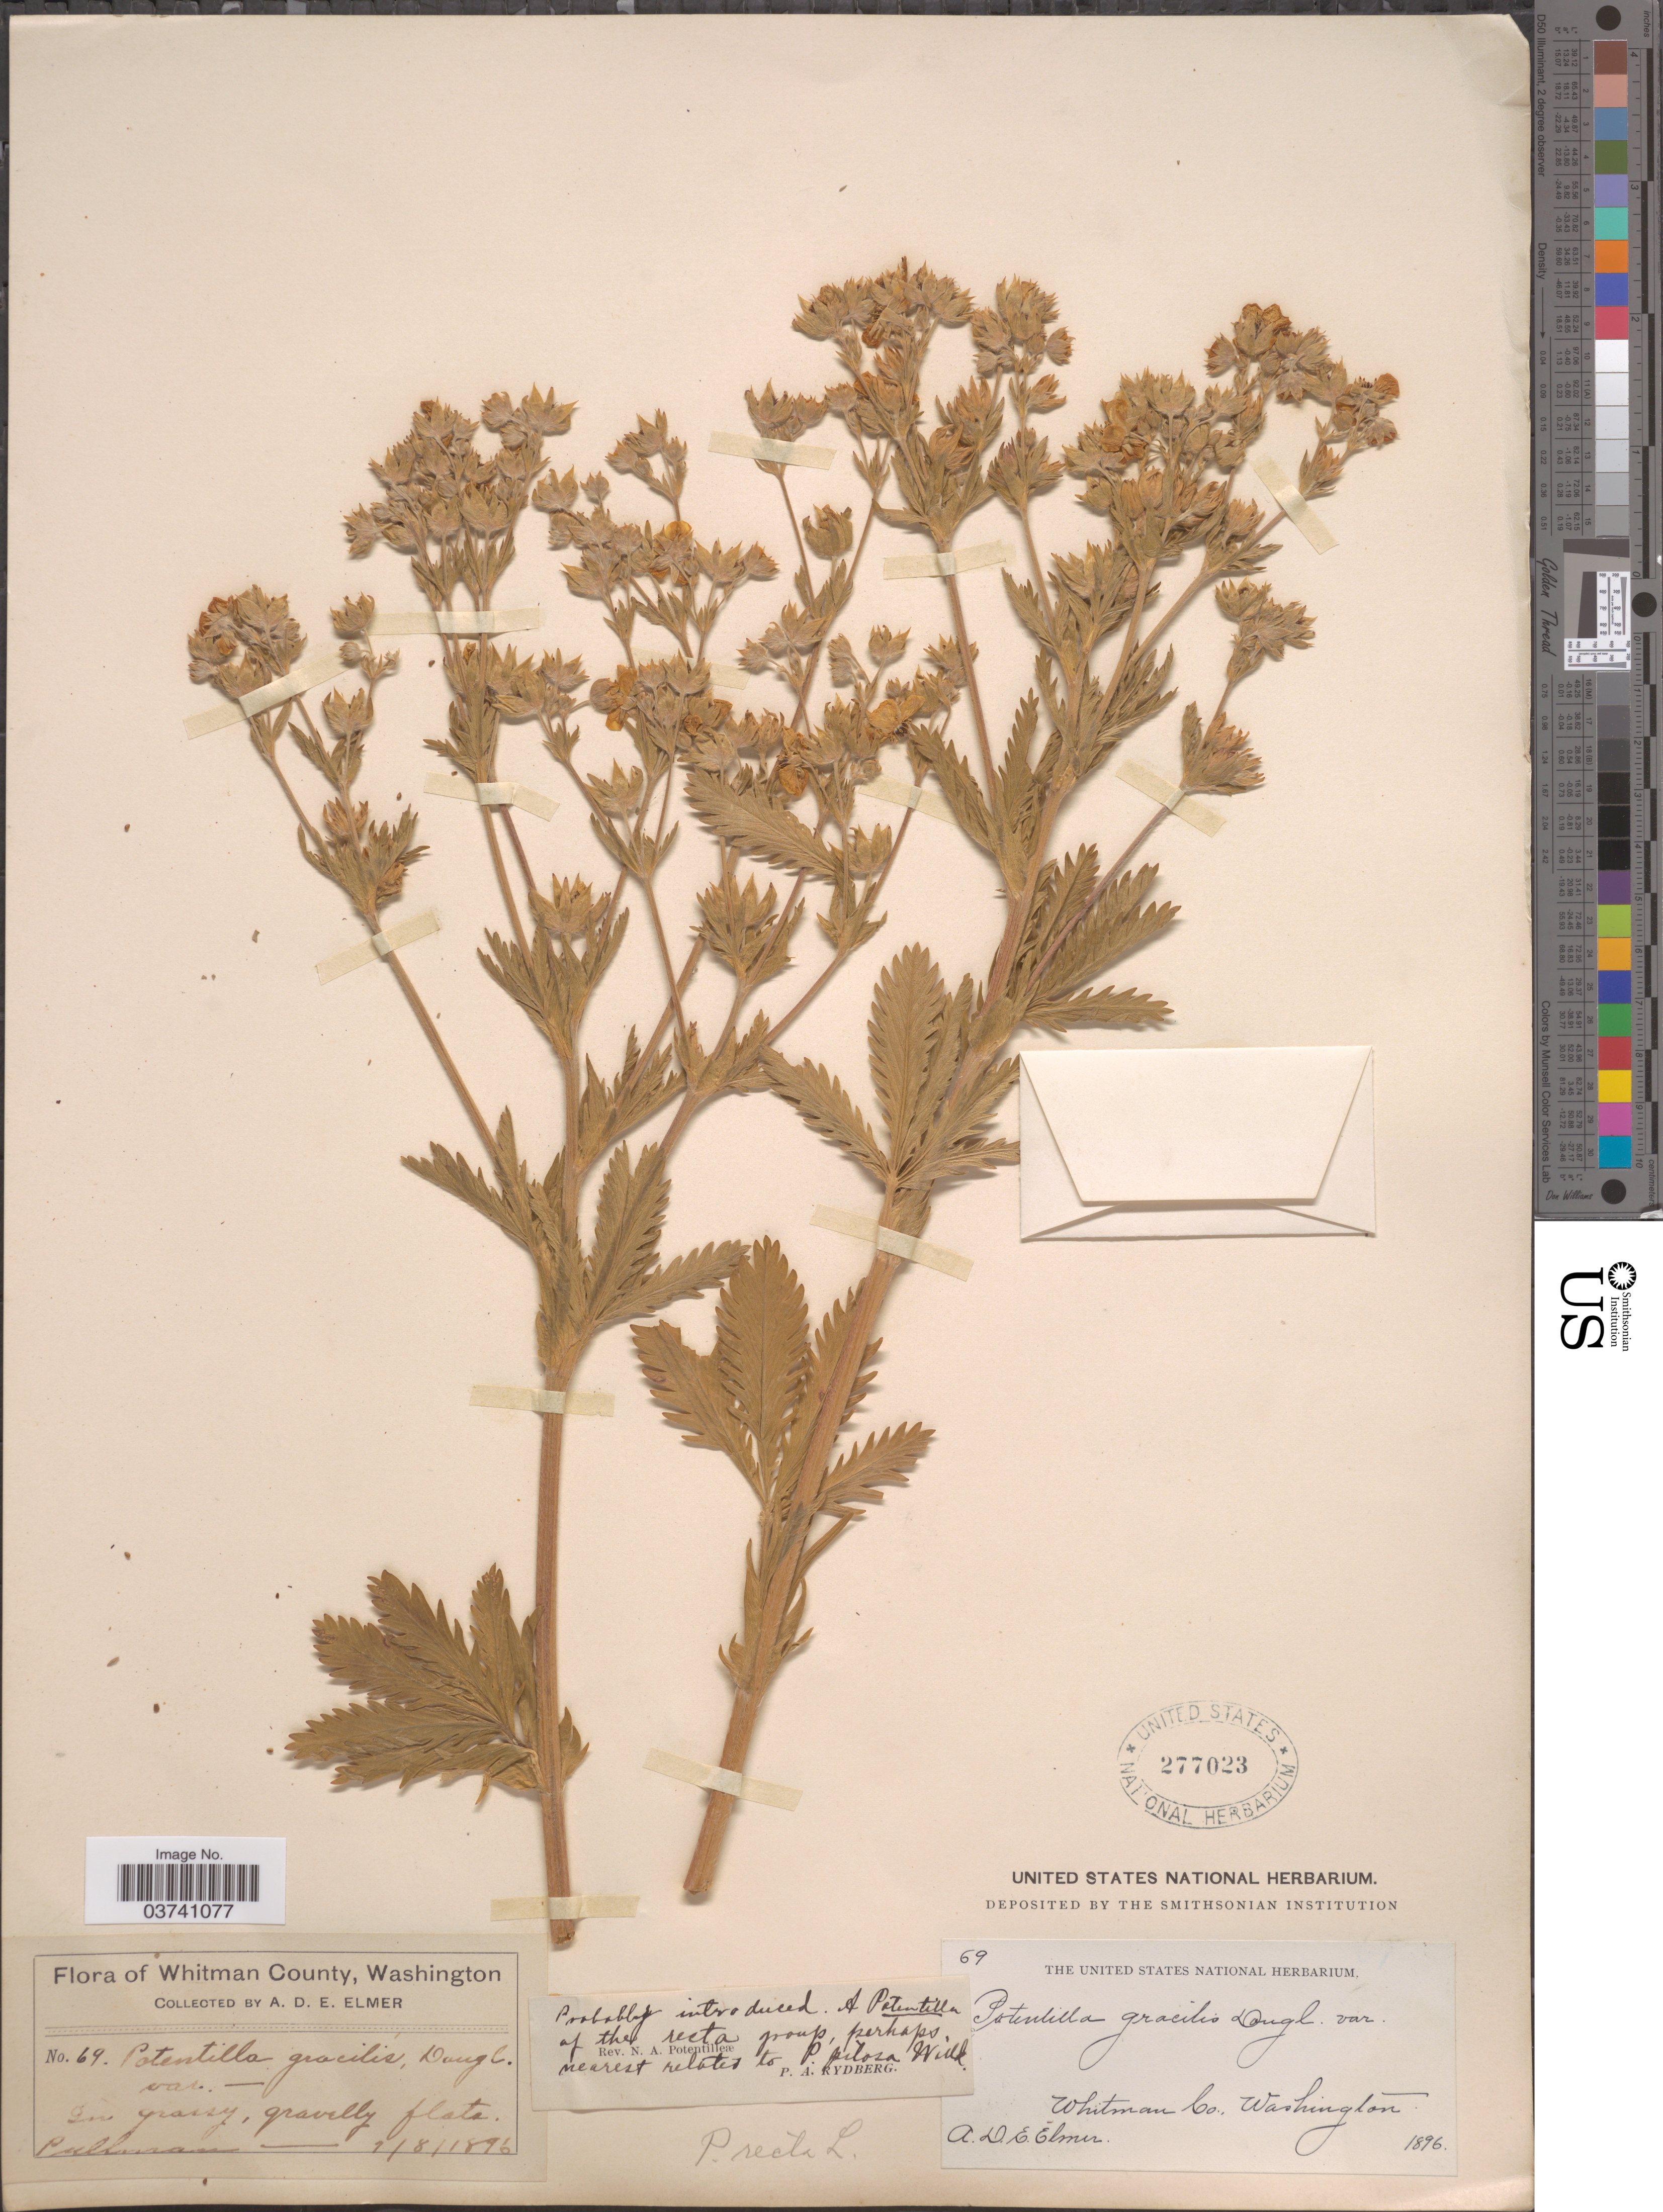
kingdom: Plantae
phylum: Tracheophyta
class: Magnoliopsida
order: Rosales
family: Rosaceae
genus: Potentilla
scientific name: Potentilla recta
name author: L.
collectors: A. D. E. Elmer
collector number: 69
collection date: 1896-09-08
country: United States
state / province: Washington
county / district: Whitman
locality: Whitman County. Pullman.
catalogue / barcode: US 277023